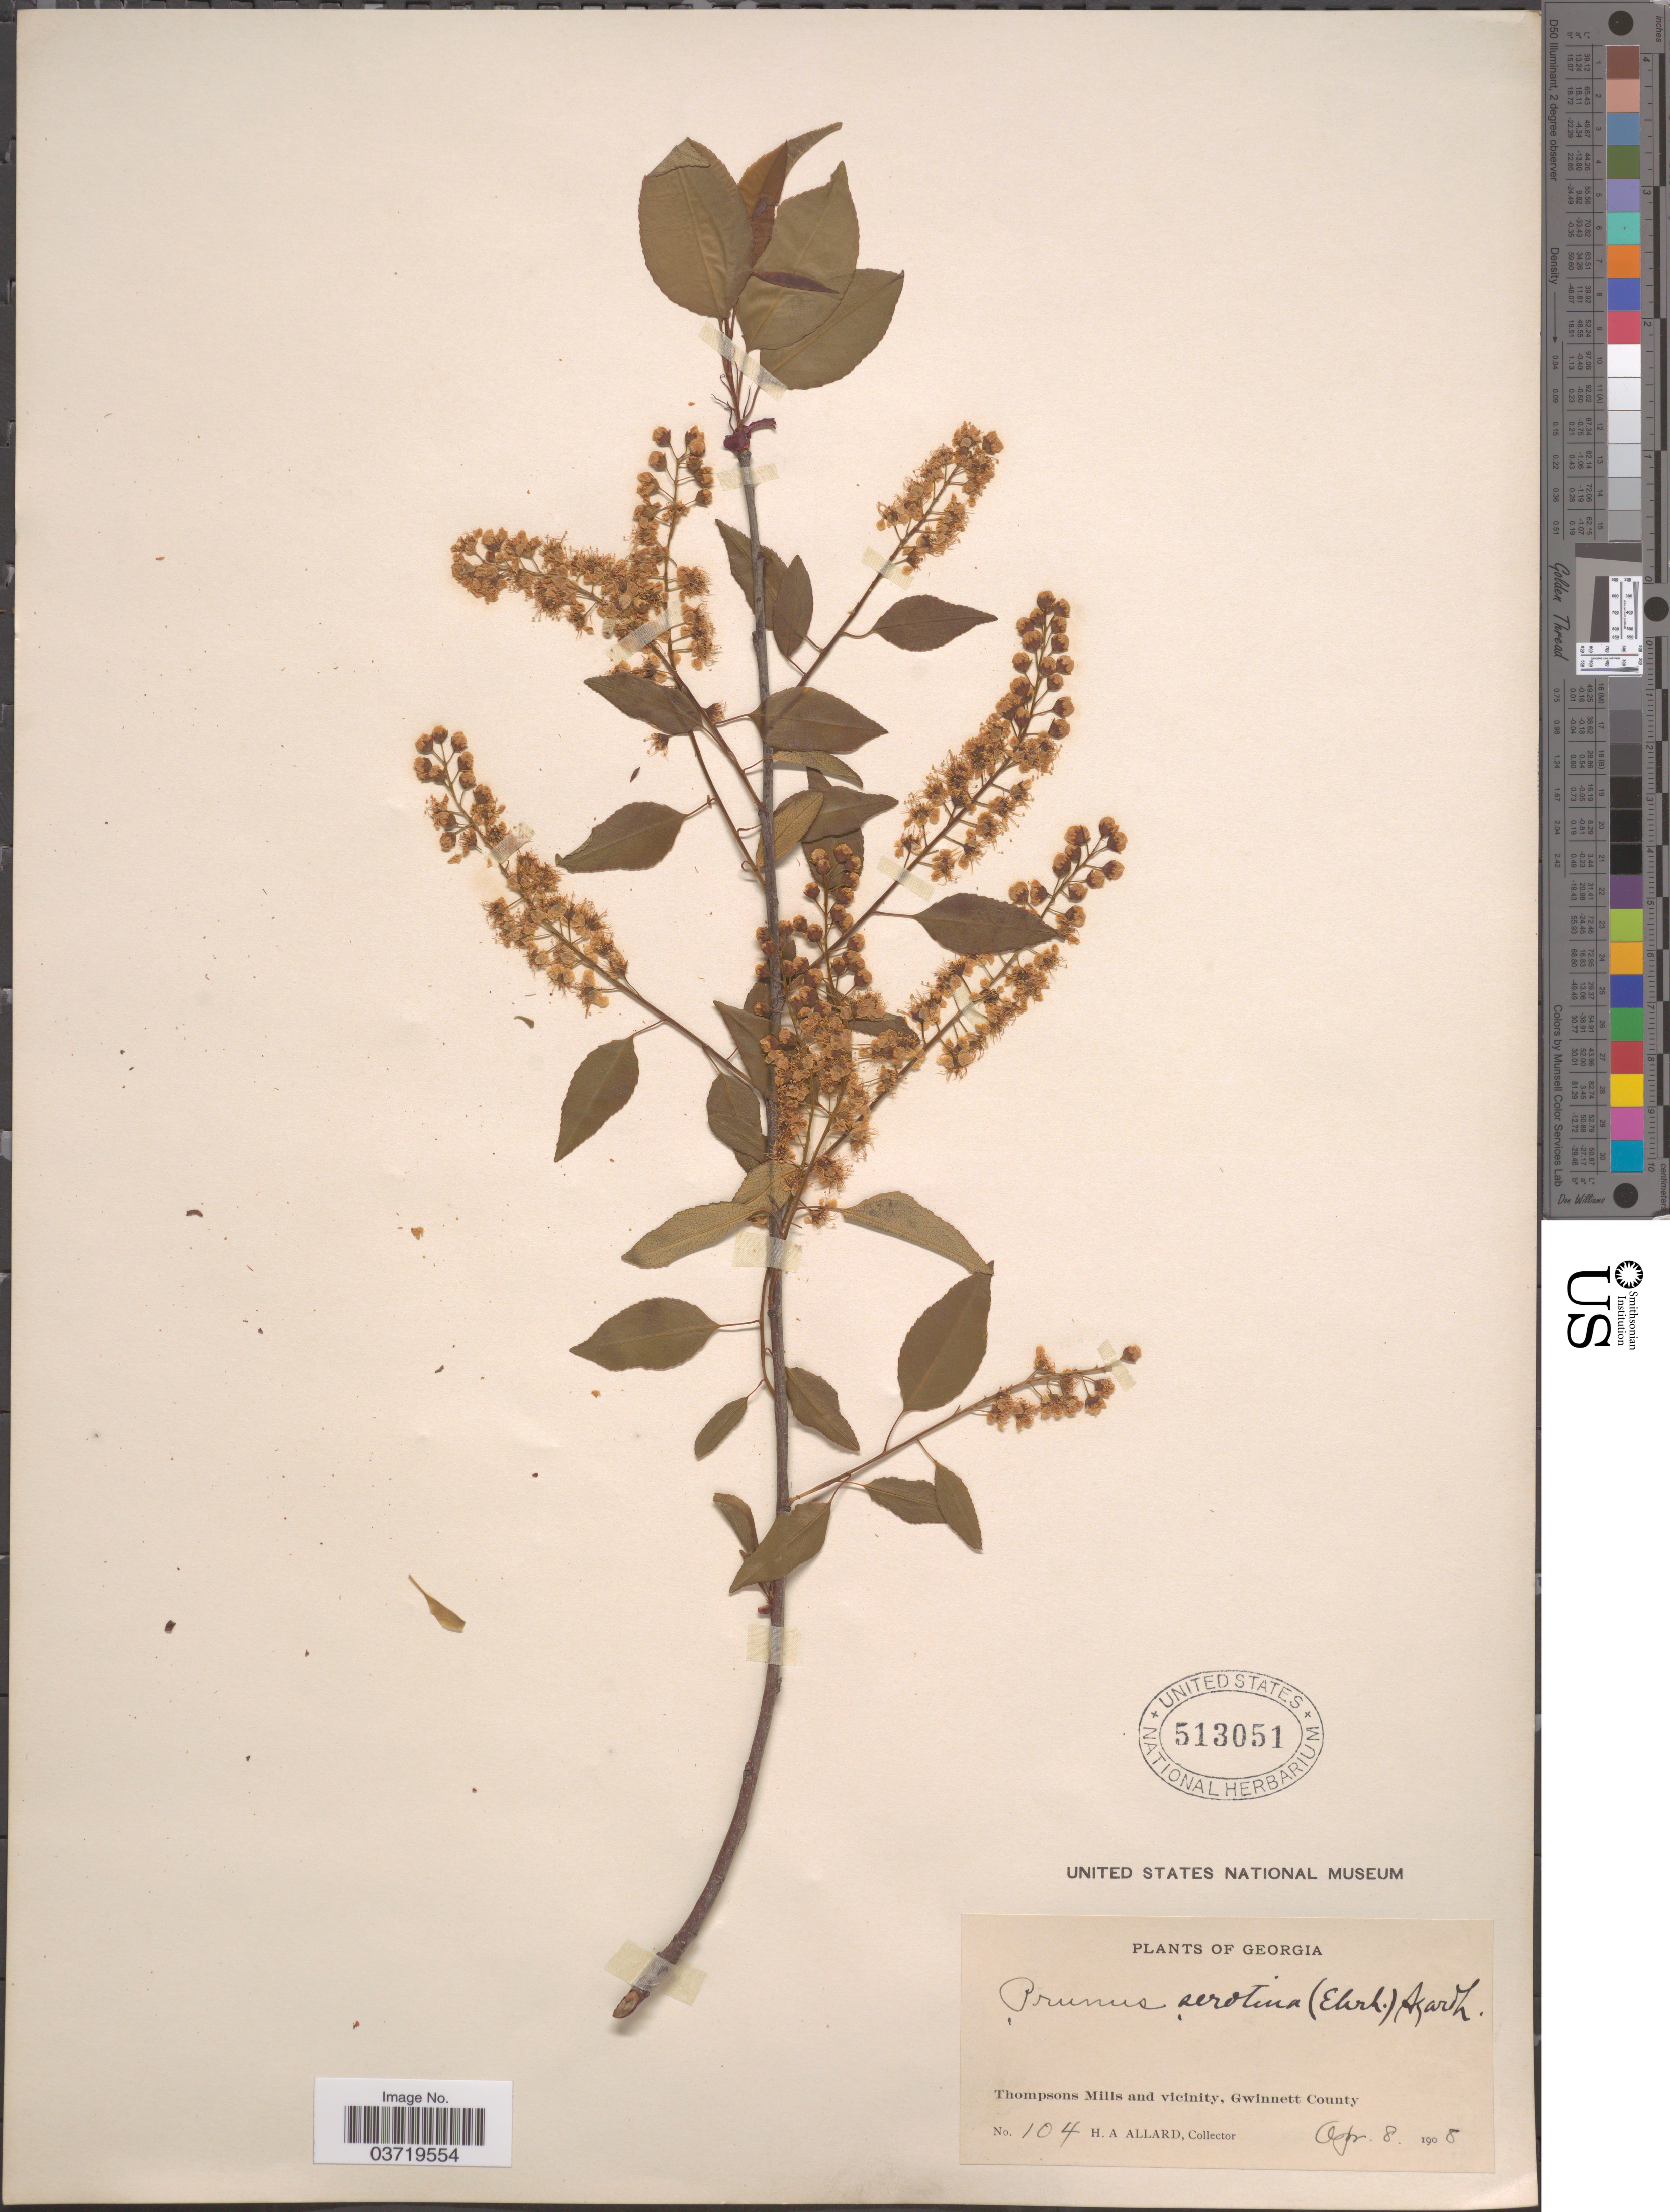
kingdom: Plantae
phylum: Tracheophyta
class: Magnoliopsida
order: Rosales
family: Rosaceae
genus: Prunus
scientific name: Prunus serotina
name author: Ehrh.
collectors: H. A. Allard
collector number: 104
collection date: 1908-04-08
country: United States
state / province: Georgia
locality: Thompsons Mills and vicinity, Gwinnett County.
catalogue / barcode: US 513051